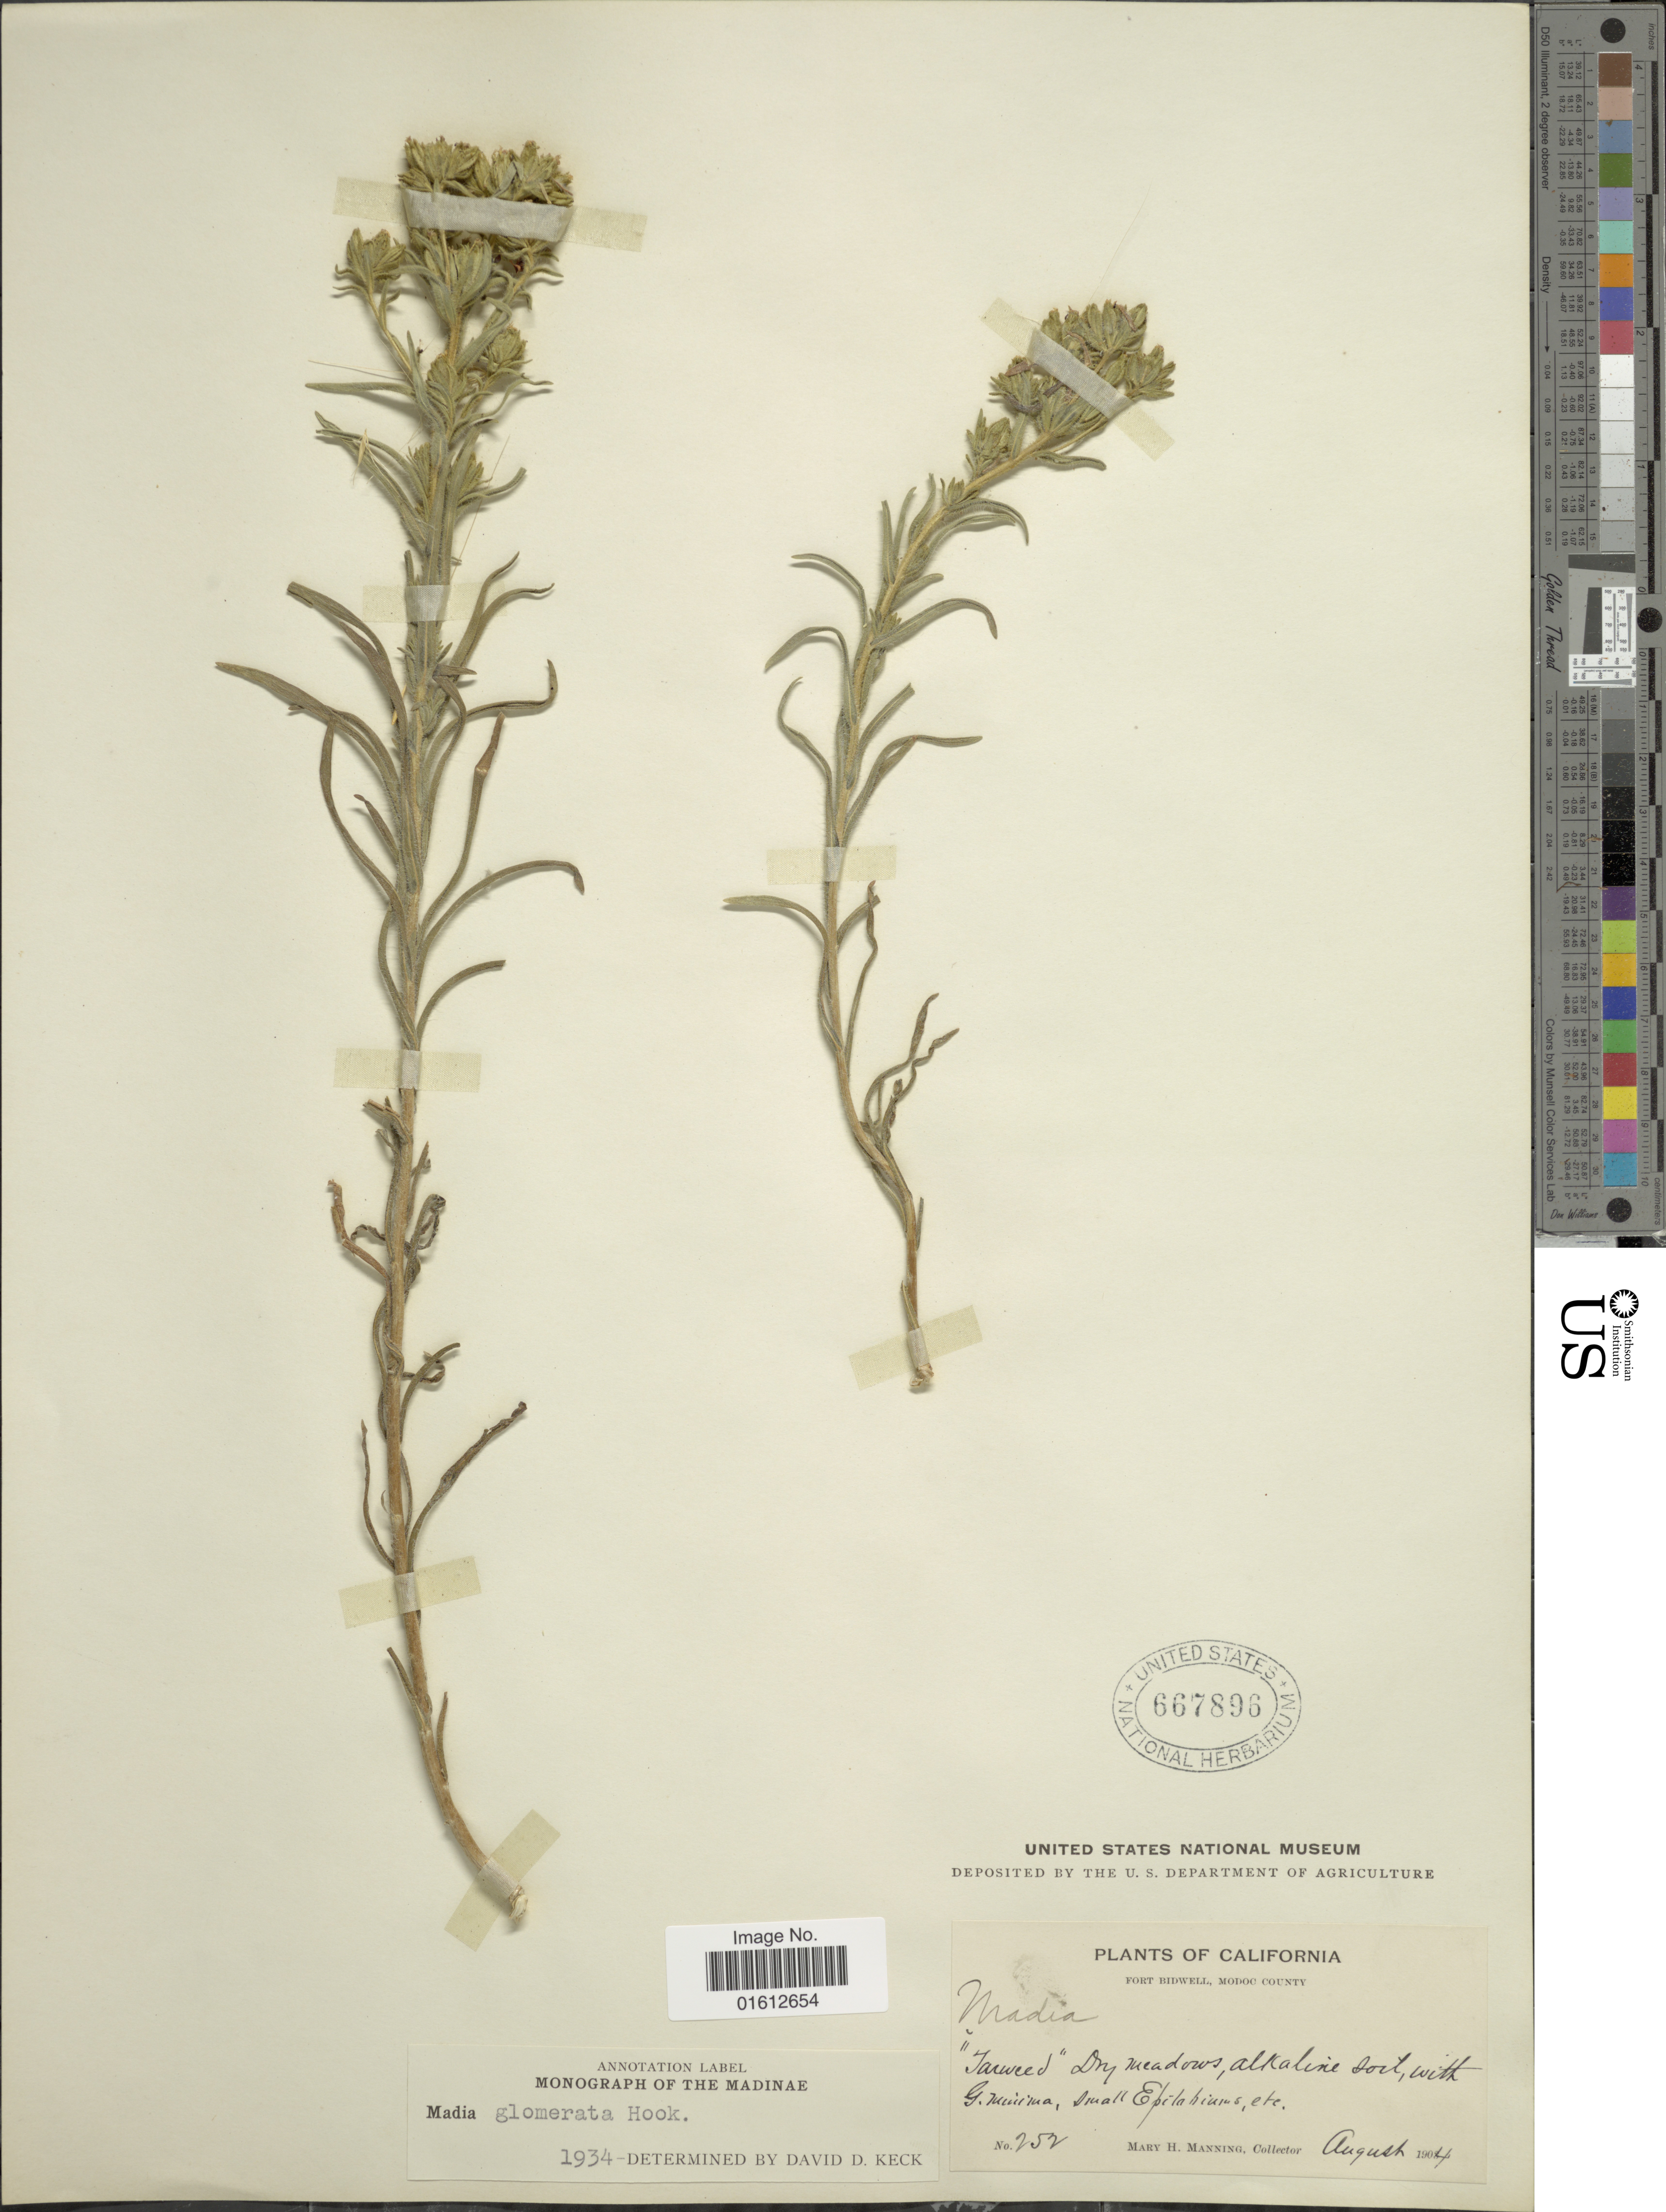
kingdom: Plantae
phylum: Tracheophyta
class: Magnoliopsida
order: Asterales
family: Asteraceae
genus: Madia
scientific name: Madia glomerata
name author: Hook.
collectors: M. Manning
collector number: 252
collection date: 1904-08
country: United States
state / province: California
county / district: Modoc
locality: Fort Bidwell, Modoc County.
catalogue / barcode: US 667896